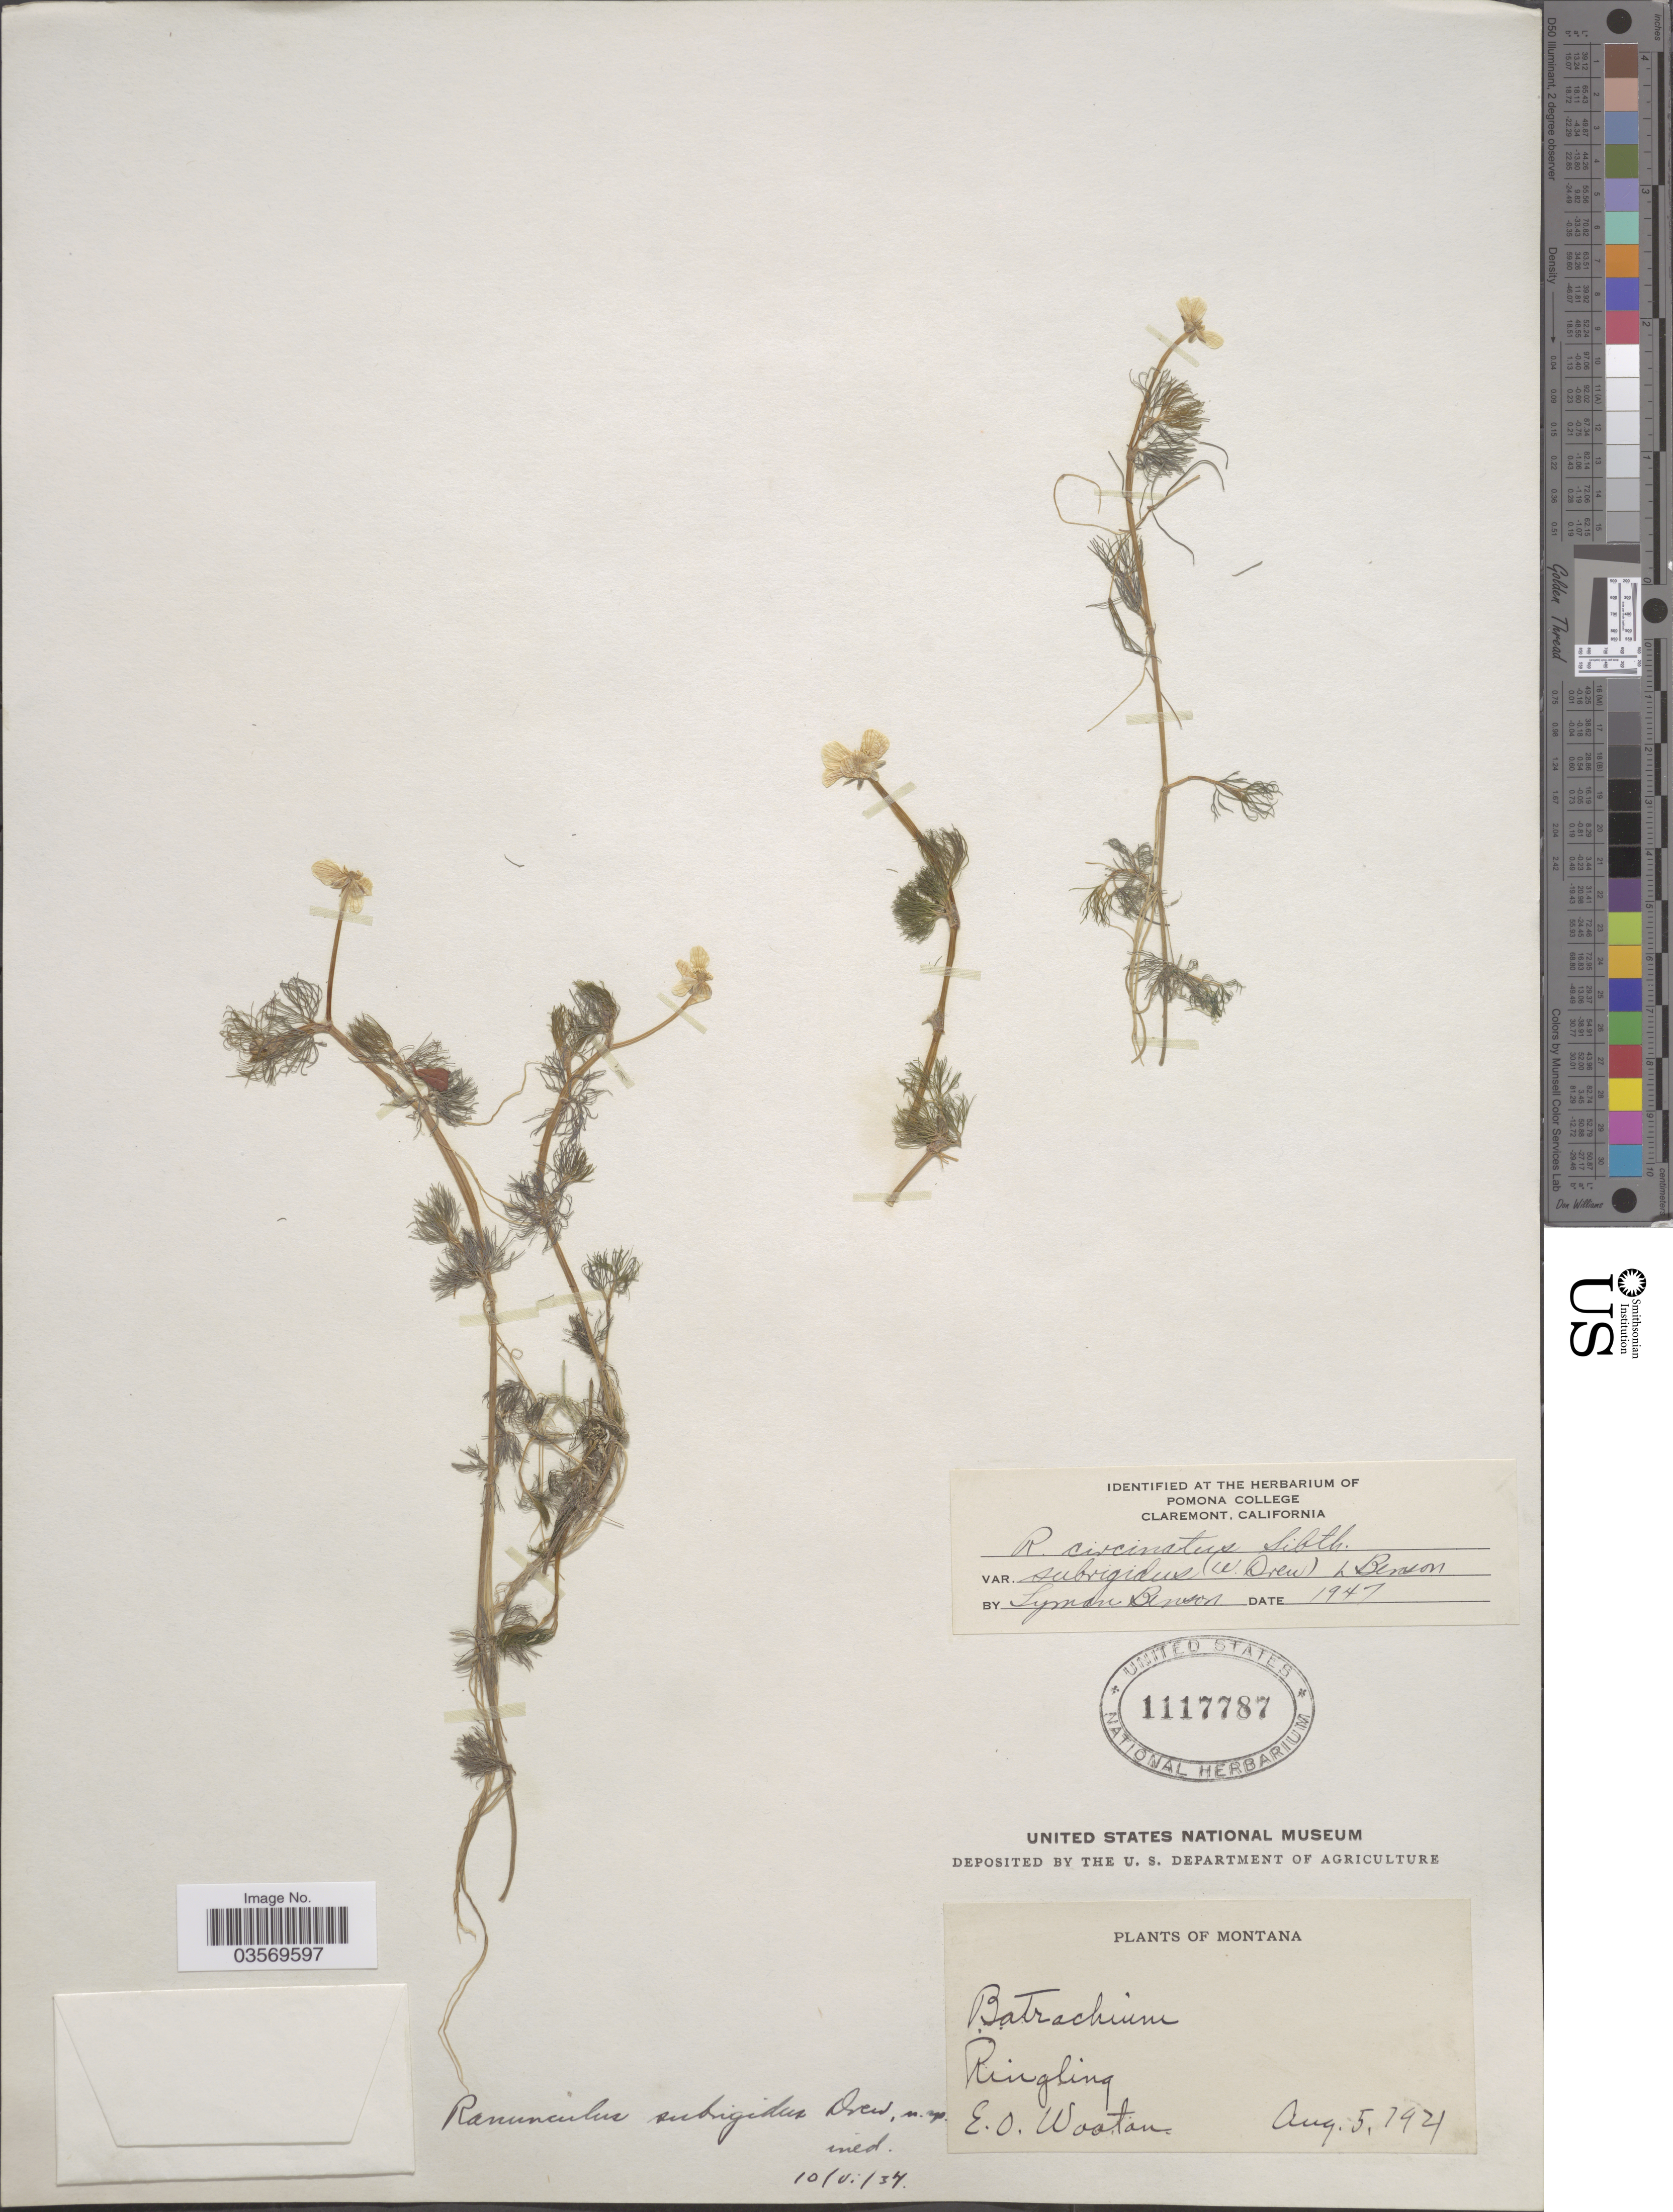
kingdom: Plantae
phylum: Tracheophyta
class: Magnoliopsida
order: Ranunculales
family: Ranunculaceae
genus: Ranunculus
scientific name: Ranunculus subrigidus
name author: W.B. Drew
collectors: E. O. Wooton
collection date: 1921-08-05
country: United States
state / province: Montana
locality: Ringling.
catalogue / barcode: US 1117787